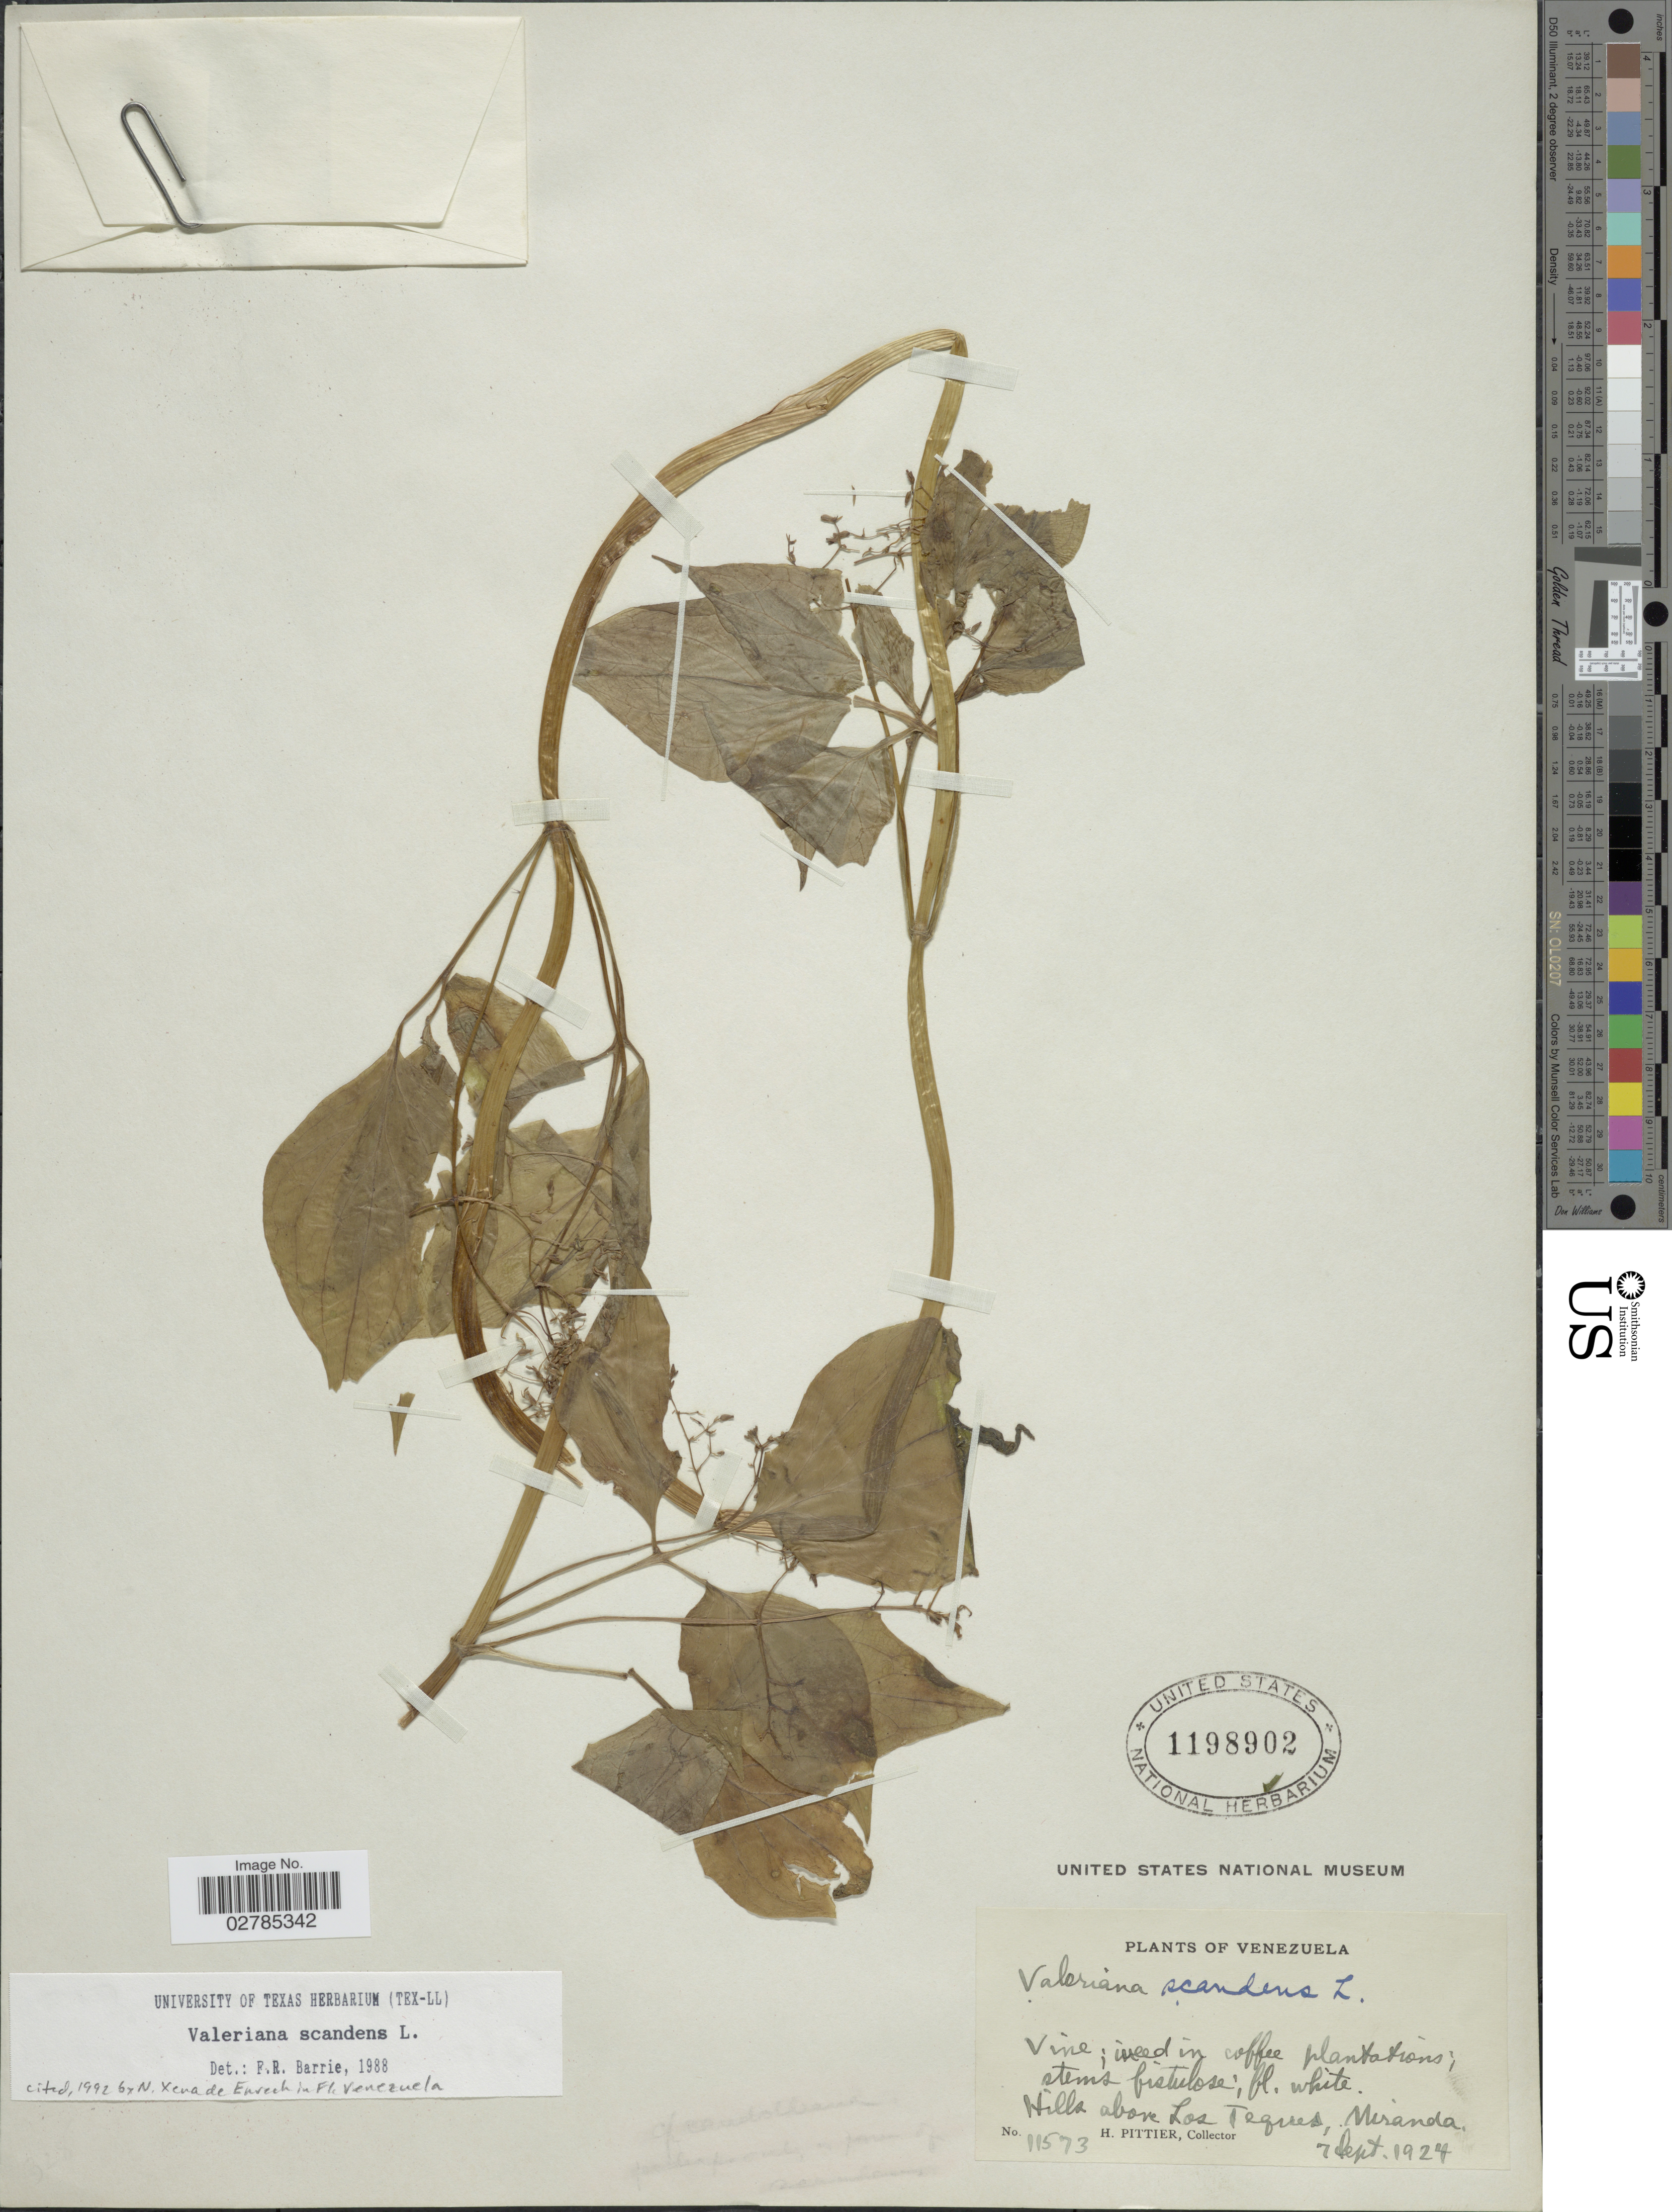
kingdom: Plantae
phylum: Tracheophyta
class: Magnoliopsida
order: Dipsacales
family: Caprifoliaceae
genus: Valeriana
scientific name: Valeriana scandens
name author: L.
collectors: H. F. Pittier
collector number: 11573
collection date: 1924-09-07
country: Venezuela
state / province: Miranda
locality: Hills above Los Teques.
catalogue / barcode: US 1198902